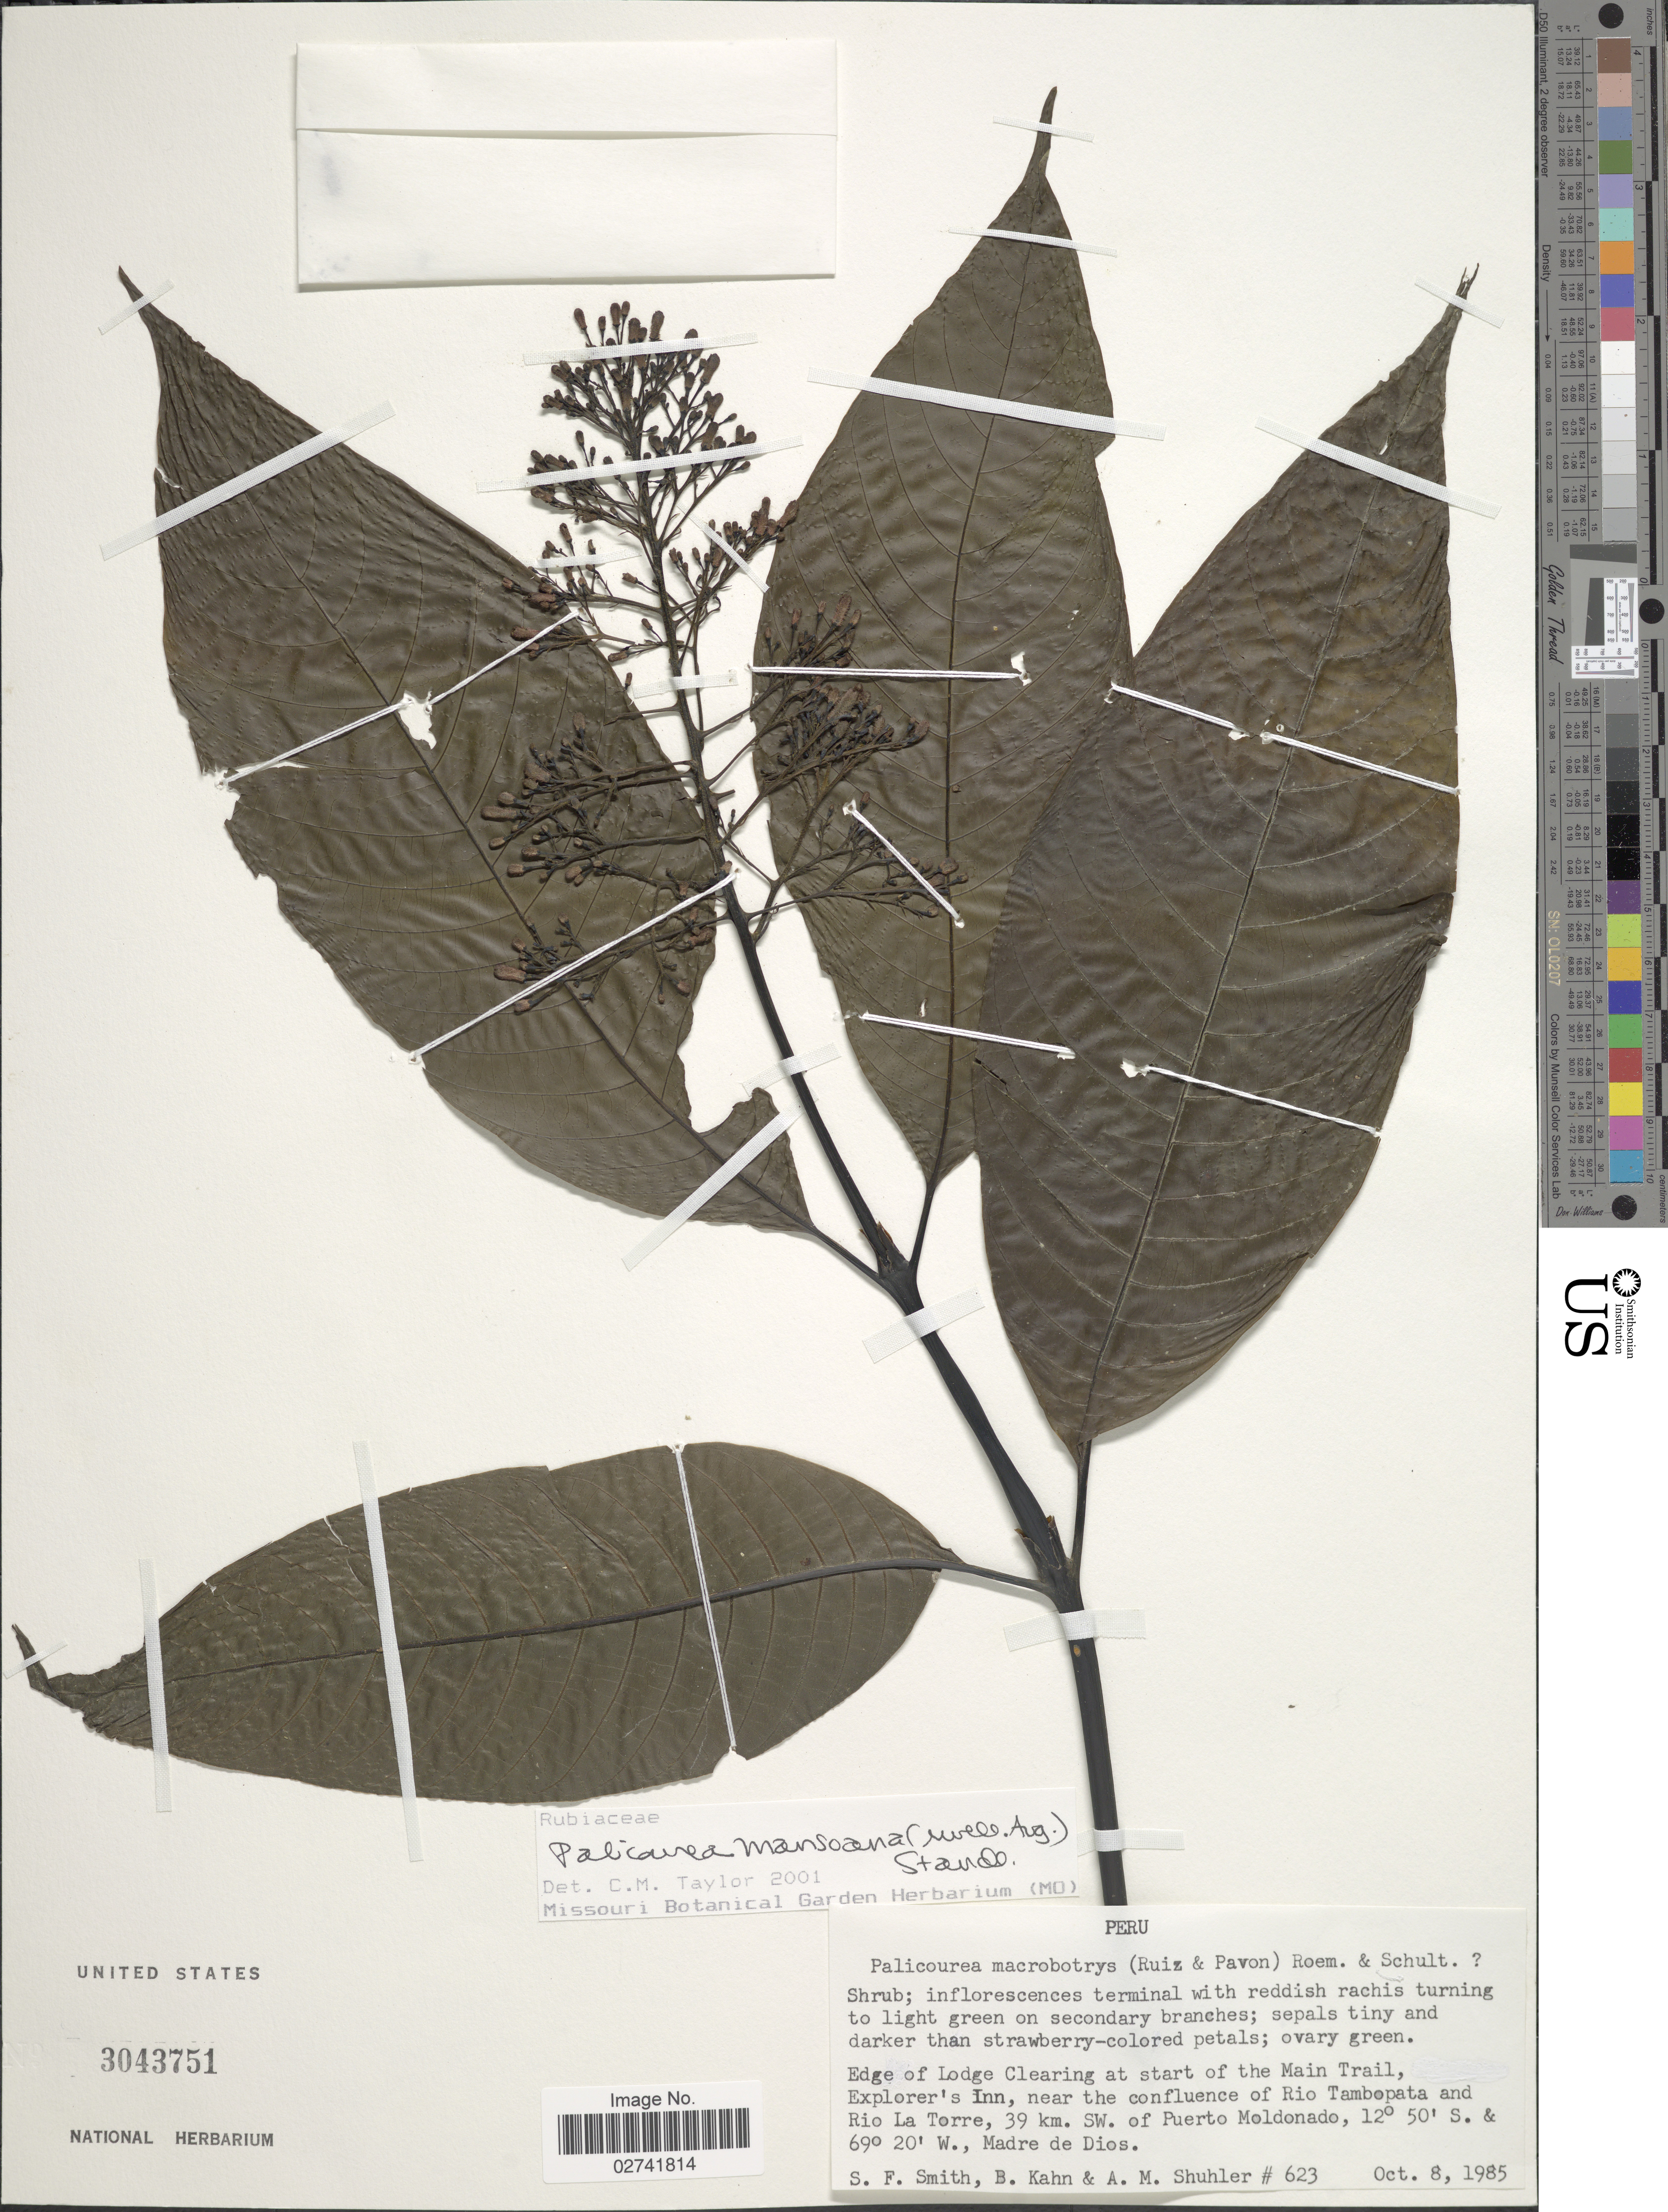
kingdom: Plantae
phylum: Tracheophyta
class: Magnoliopsida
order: Gentianales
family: Rubiaceae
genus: Palicourea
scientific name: Palicourea mansoana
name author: (Müll. Arg.) Standl.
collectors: S.F. Smith, B. Kahn & A. Shuhler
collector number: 623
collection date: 1985-10-08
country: Peru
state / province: Madre de Dios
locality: Edge of Lodge Clearing at start of the Main Trail, Explorer's Inn, near the confluence of Rio Tambopata and Rio La Torre, 39 km. SW. of Puerto Moldonado.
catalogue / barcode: US 3043751